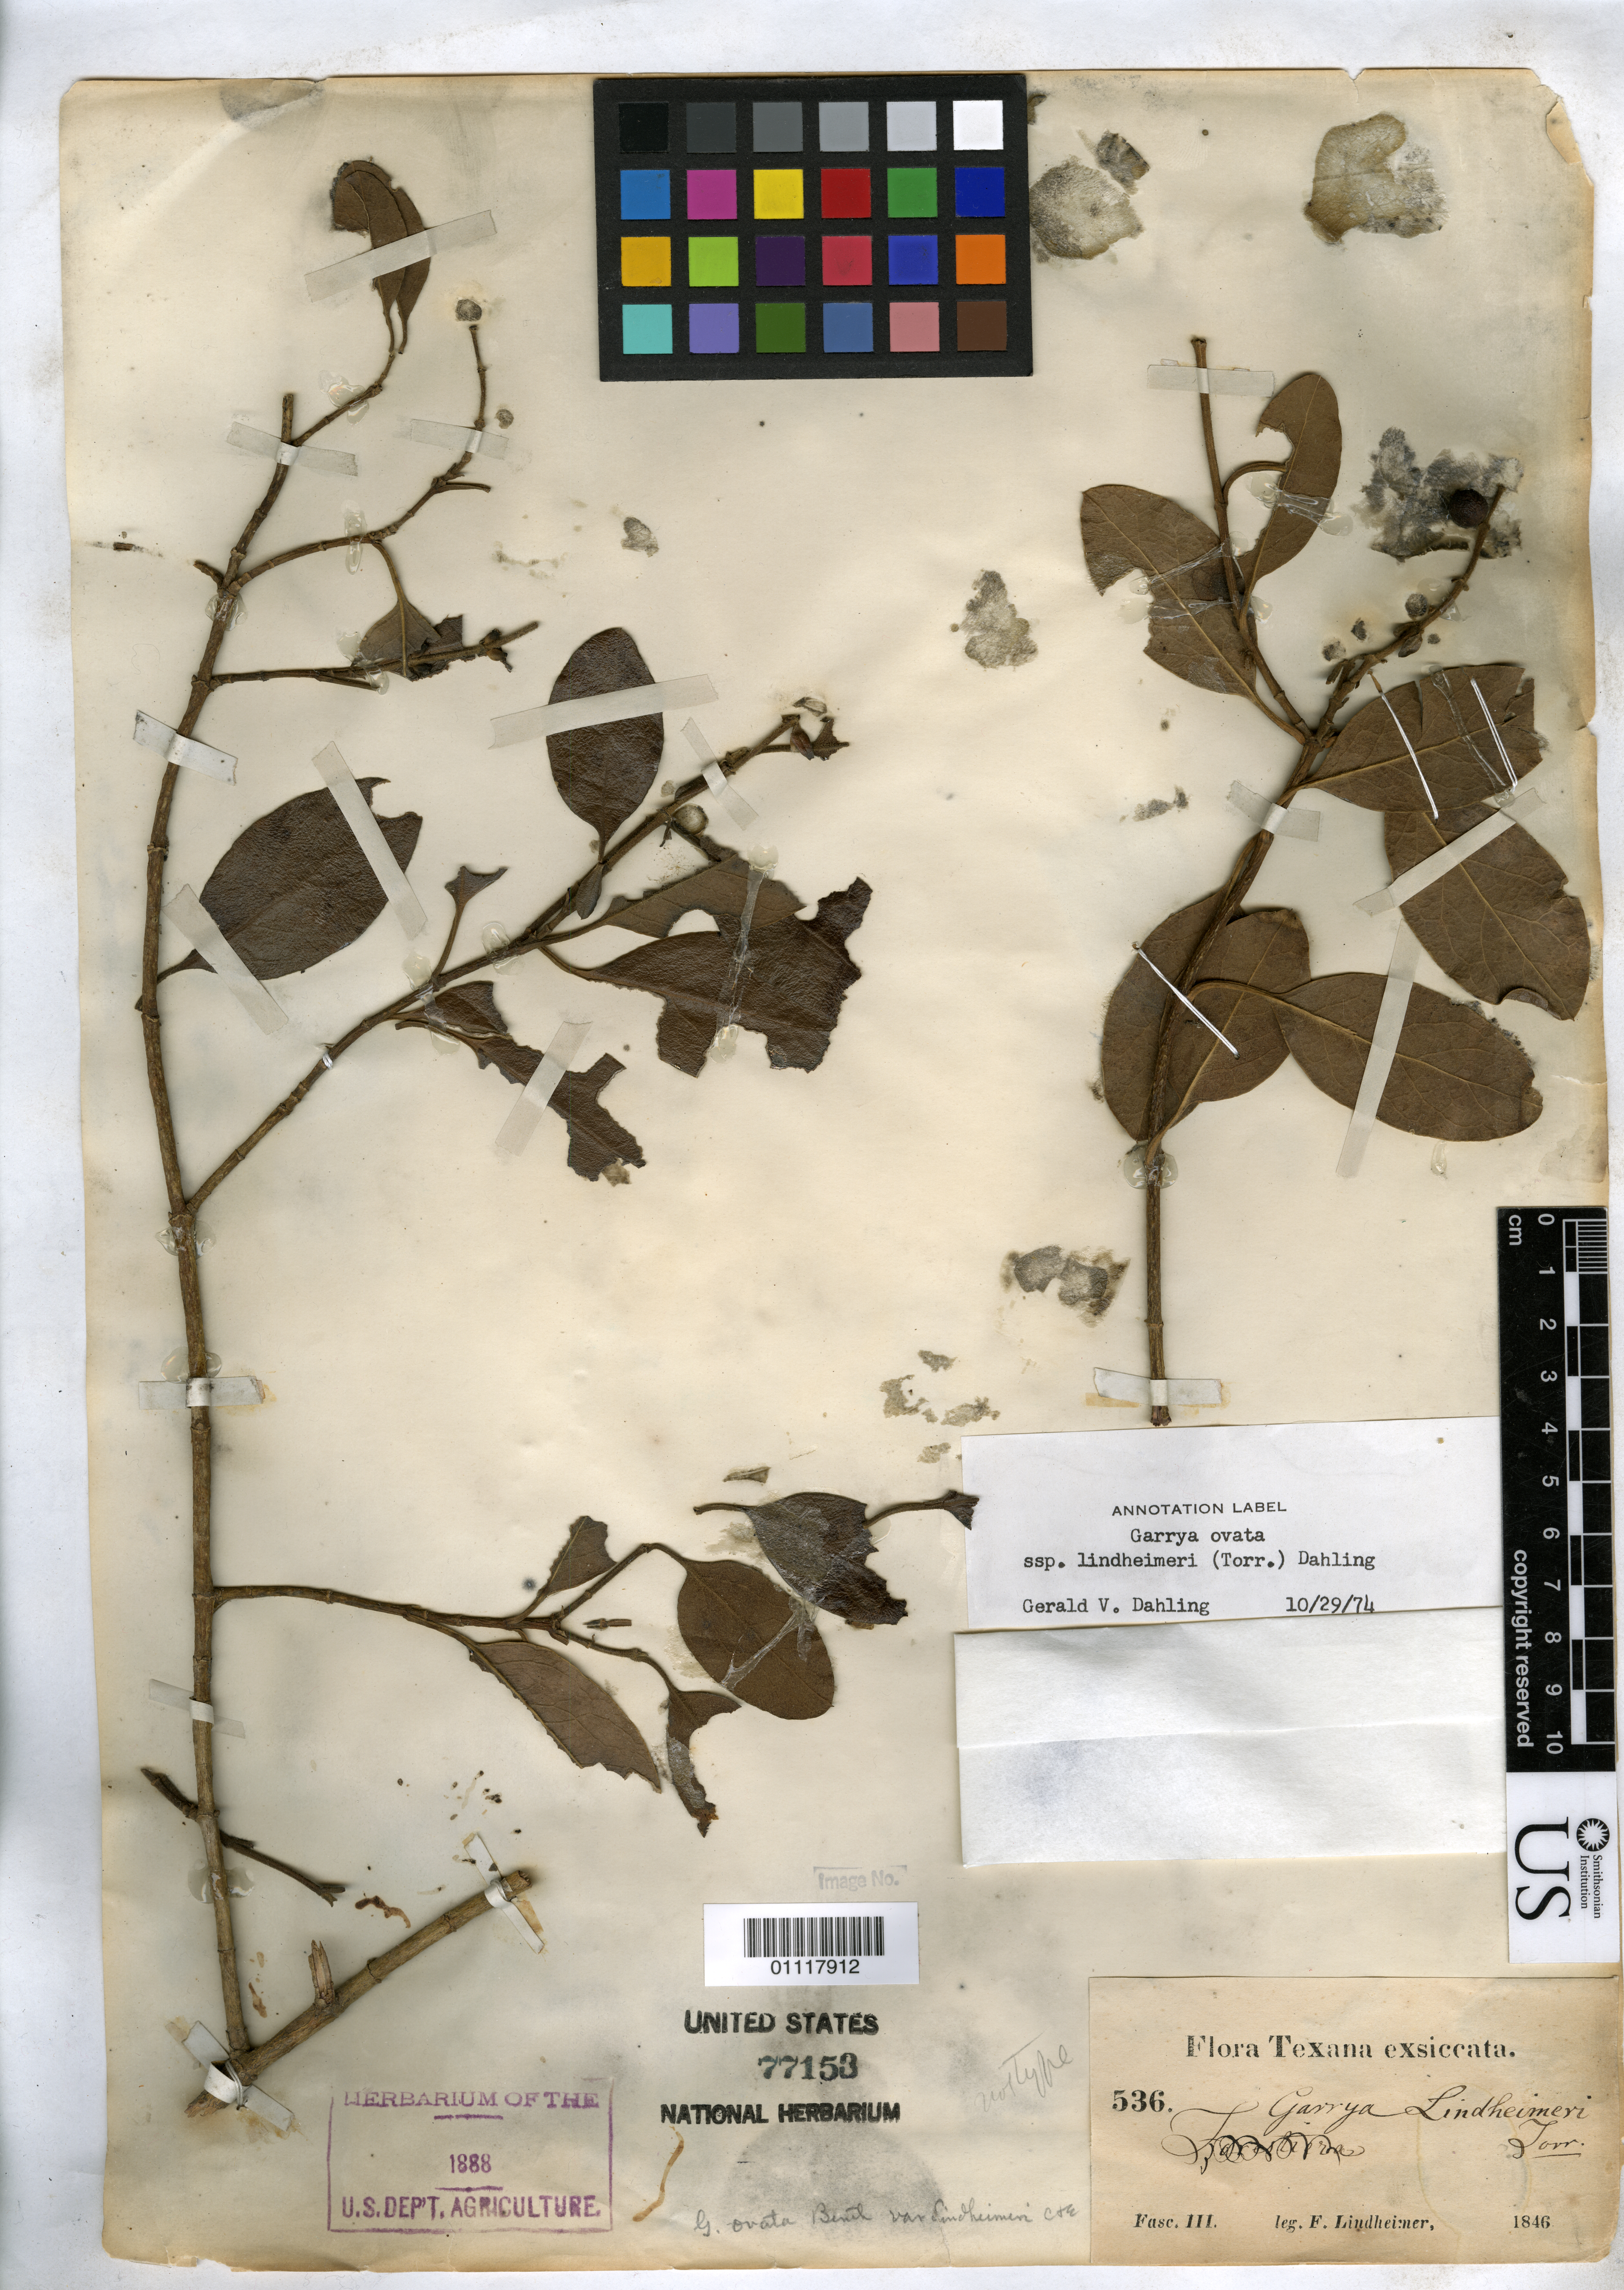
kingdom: Plantae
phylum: Tracheophyta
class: Magnoliopsida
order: Garryales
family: Garryaceae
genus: Garrya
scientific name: Garrya lindheimeri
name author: Torr.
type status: Possible Syntype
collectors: F. J. Lindheimer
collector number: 536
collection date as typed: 1846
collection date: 1846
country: United States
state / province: Texas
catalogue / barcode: US 77153